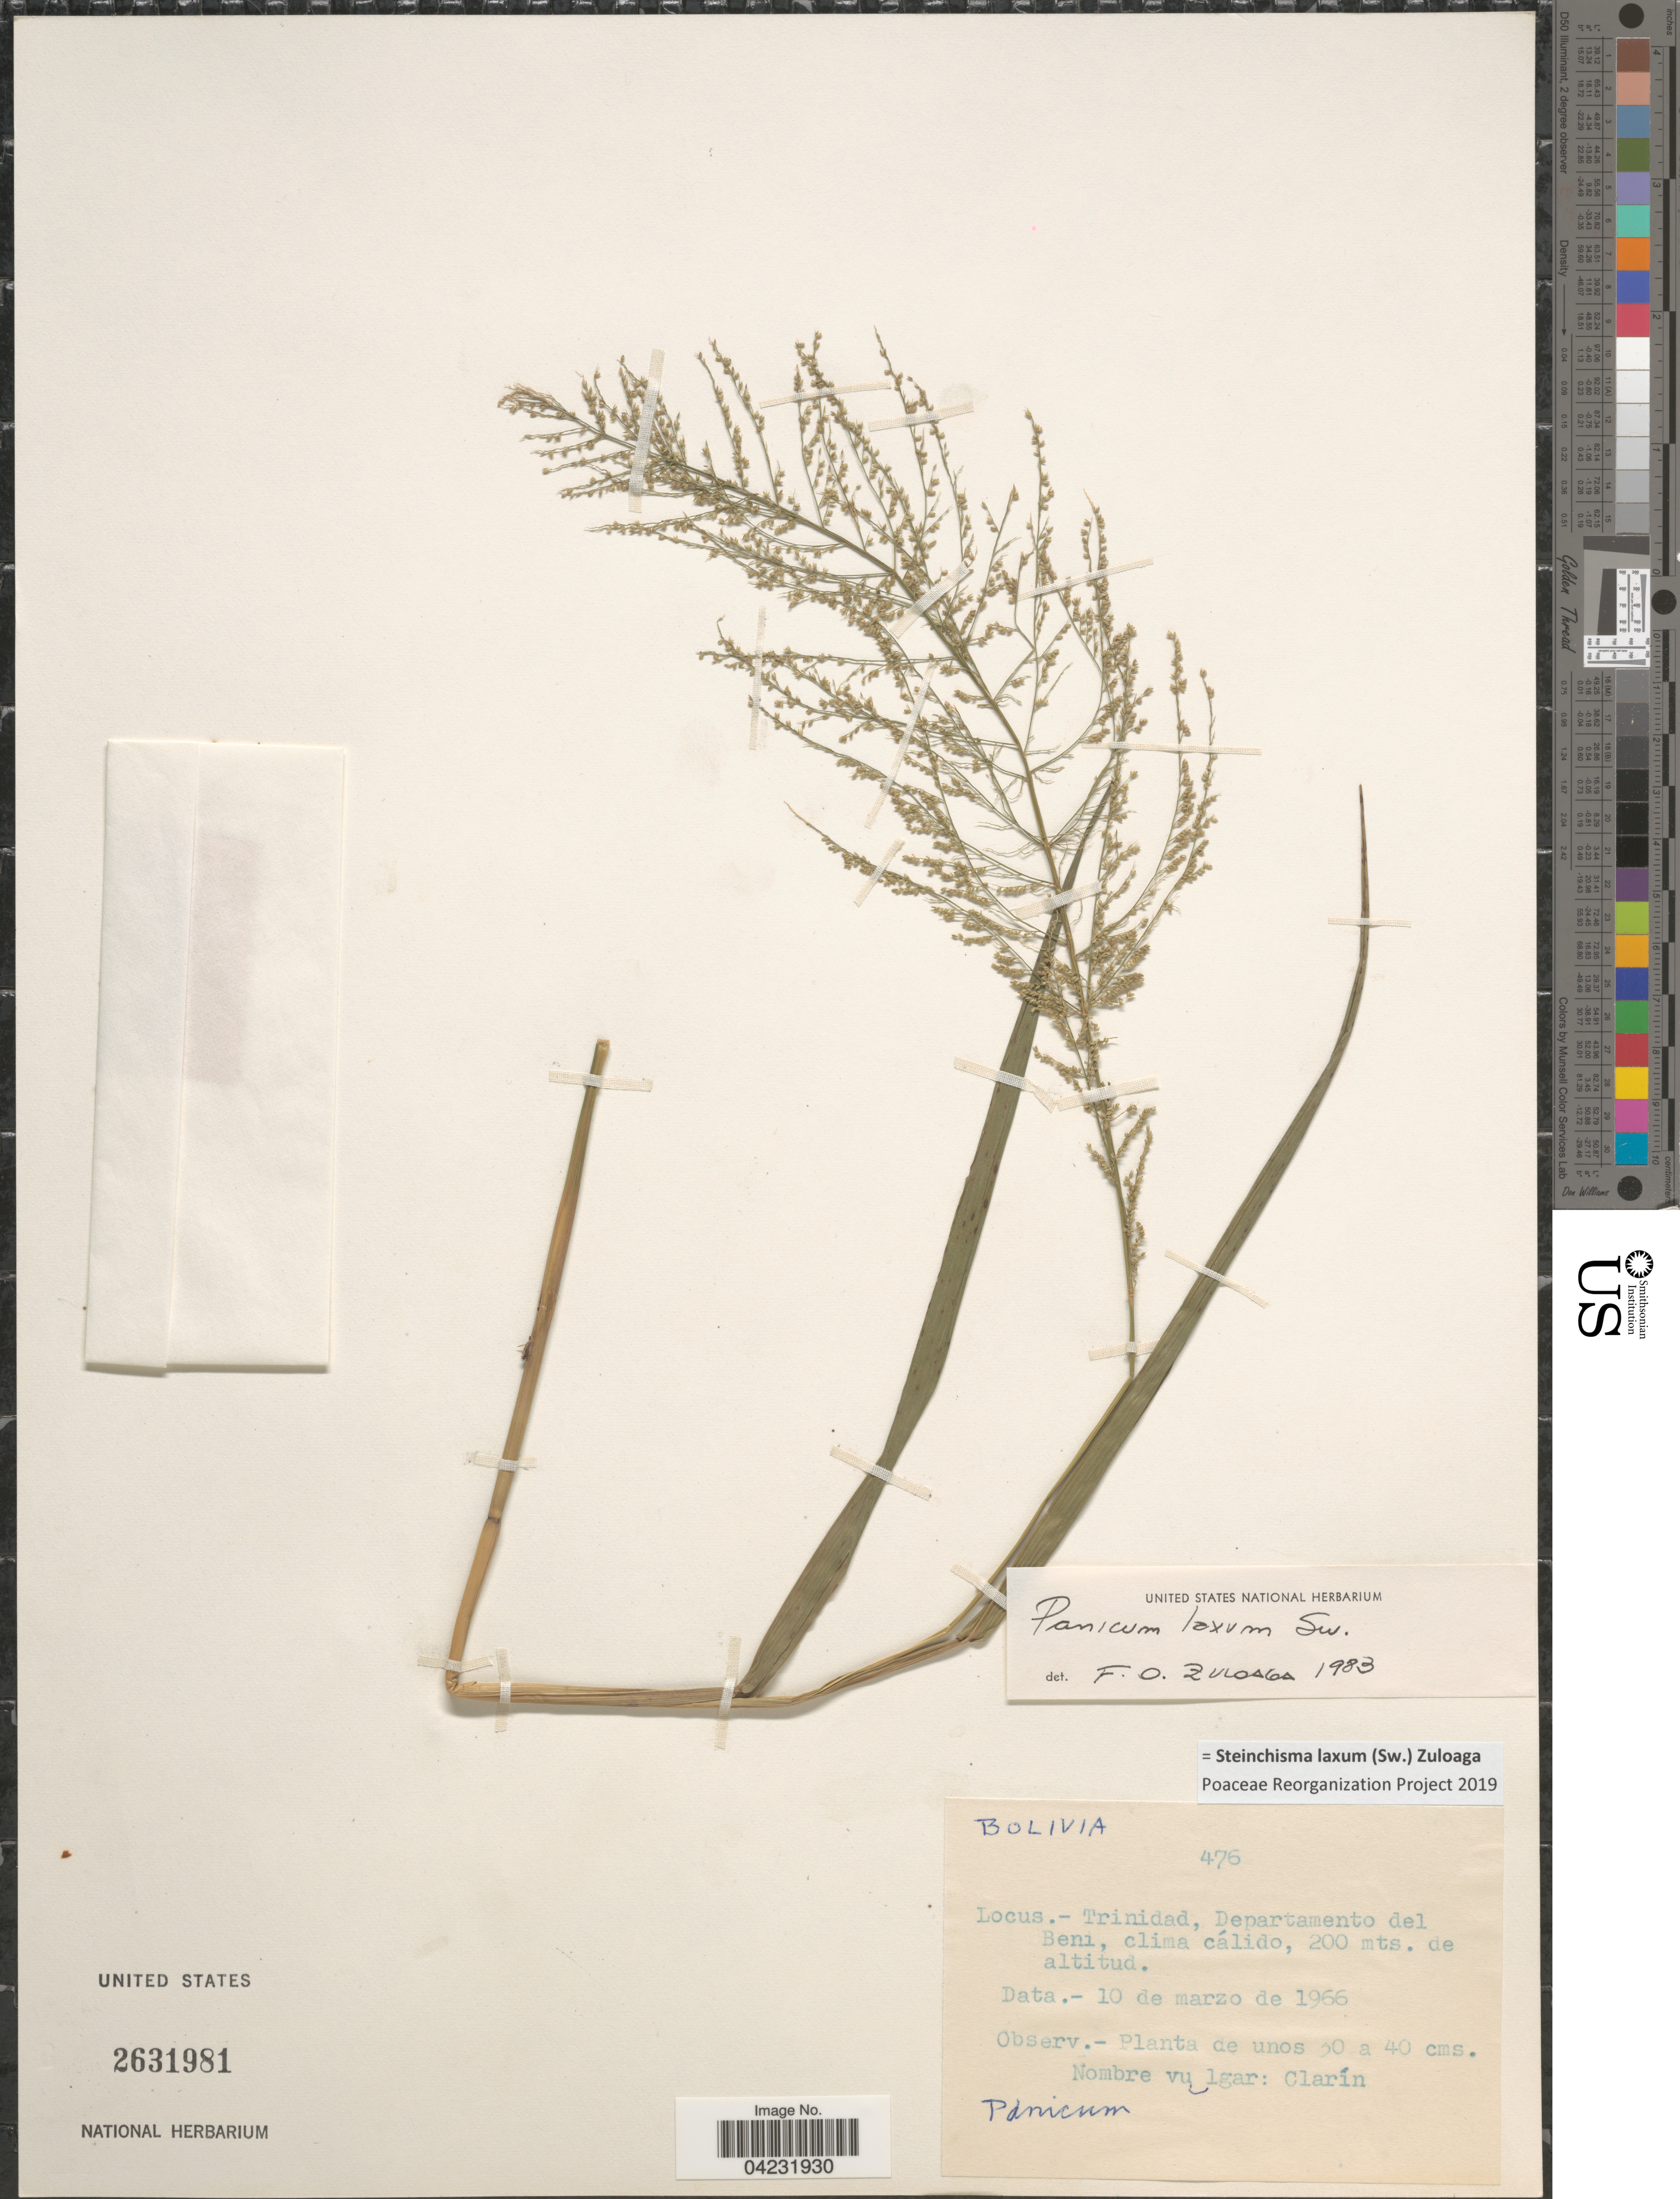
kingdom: Plantae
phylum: Tracheophyta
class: Liliopsida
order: Poales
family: Poaceae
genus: Steinchisma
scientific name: Steinchisma laxum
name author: (Sw.) Zuloaga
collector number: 476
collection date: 1966-03-10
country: Bolivia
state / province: Beni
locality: Trinidad, Departamento del Beni, clima cálido.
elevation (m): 200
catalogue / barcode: US 2631981